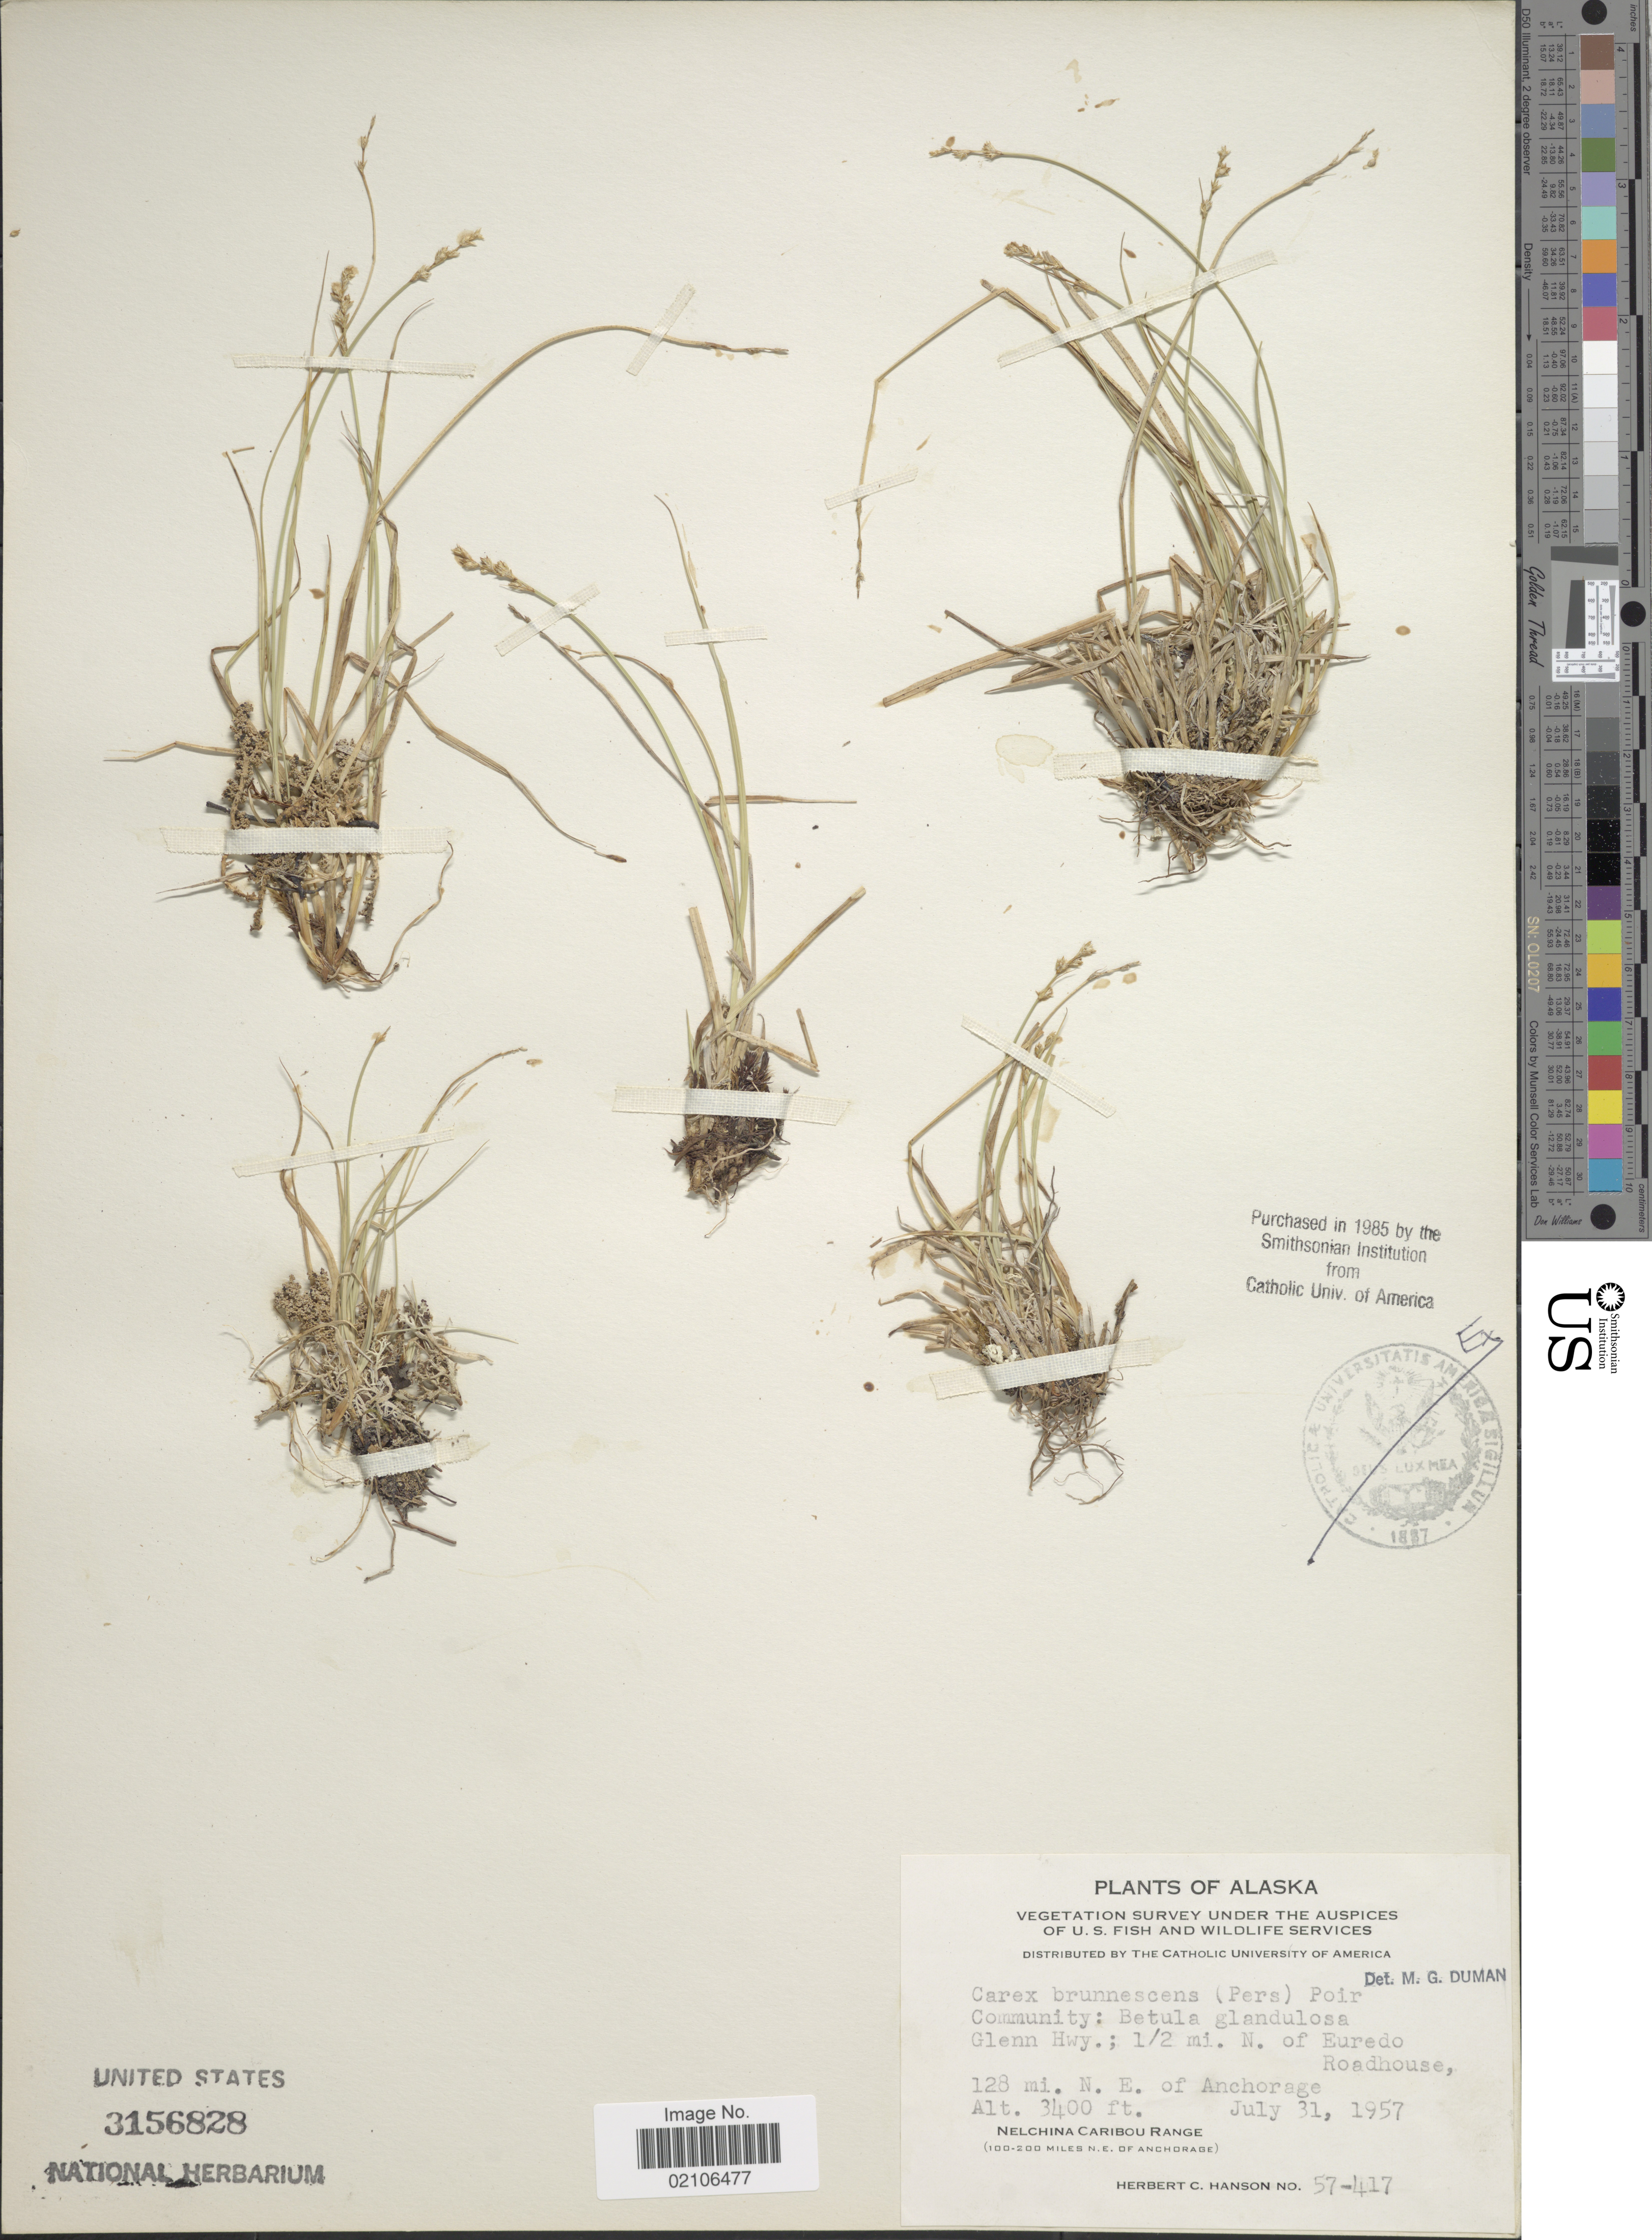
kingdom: Plantae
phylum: Tracheophyta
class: Liliopsida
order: Poales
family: Cyperaceae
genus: Carex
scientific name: Carex brunnescens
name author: (Pers.) Poir.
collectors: H. Hanson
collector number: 57-417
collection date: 1957-07-31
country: United States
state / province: Alaska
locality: Communtiy: Betula glandulosa, Glenn Hwy.; 1/2 mi. N of Euredo, Roadhouse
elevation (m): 1036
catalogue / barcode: US 3156828